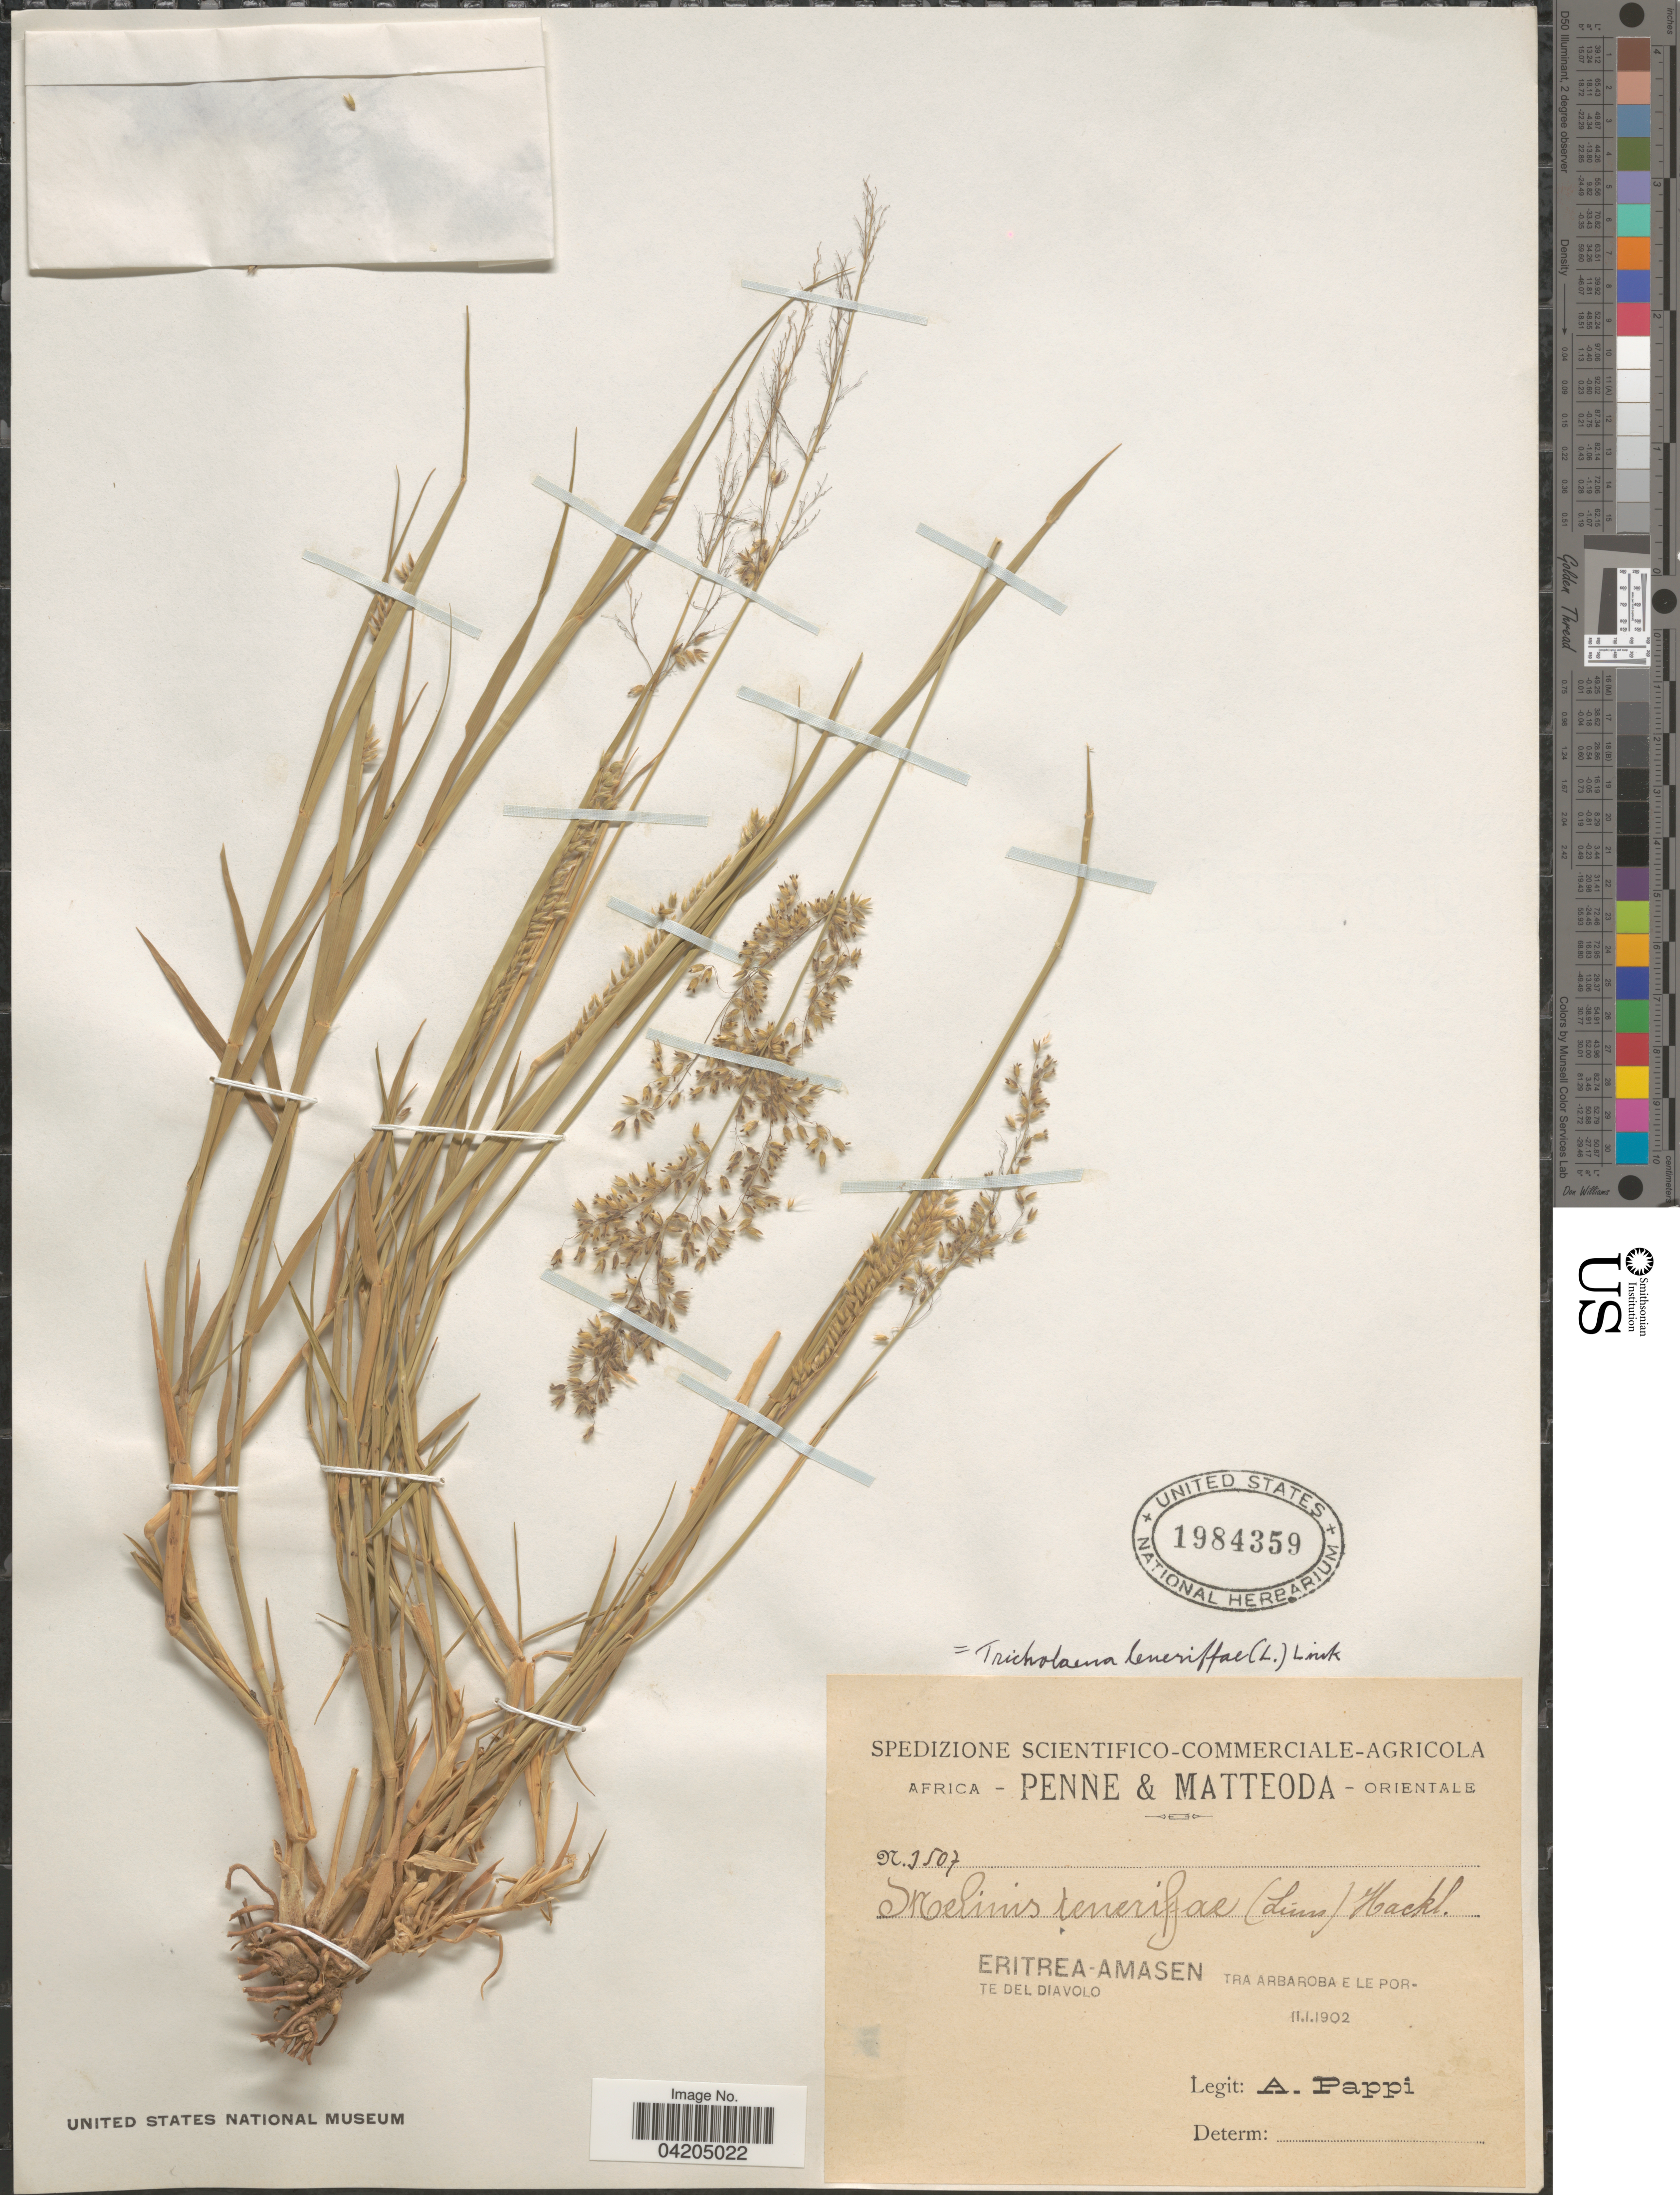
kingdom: Plantae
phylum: Tracheophyta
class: Liliopsida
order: Poales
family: Poaceae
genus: Tricholaena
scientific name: Tricholaena teneriffae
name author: (L.) Link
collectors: A. Pappi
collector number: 3507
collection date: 1902-01-11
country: Eritrea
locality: Africa Orientale. Amasen Tra Arbaroba e Le Porte del Diavolo.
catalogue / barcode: US 1984359